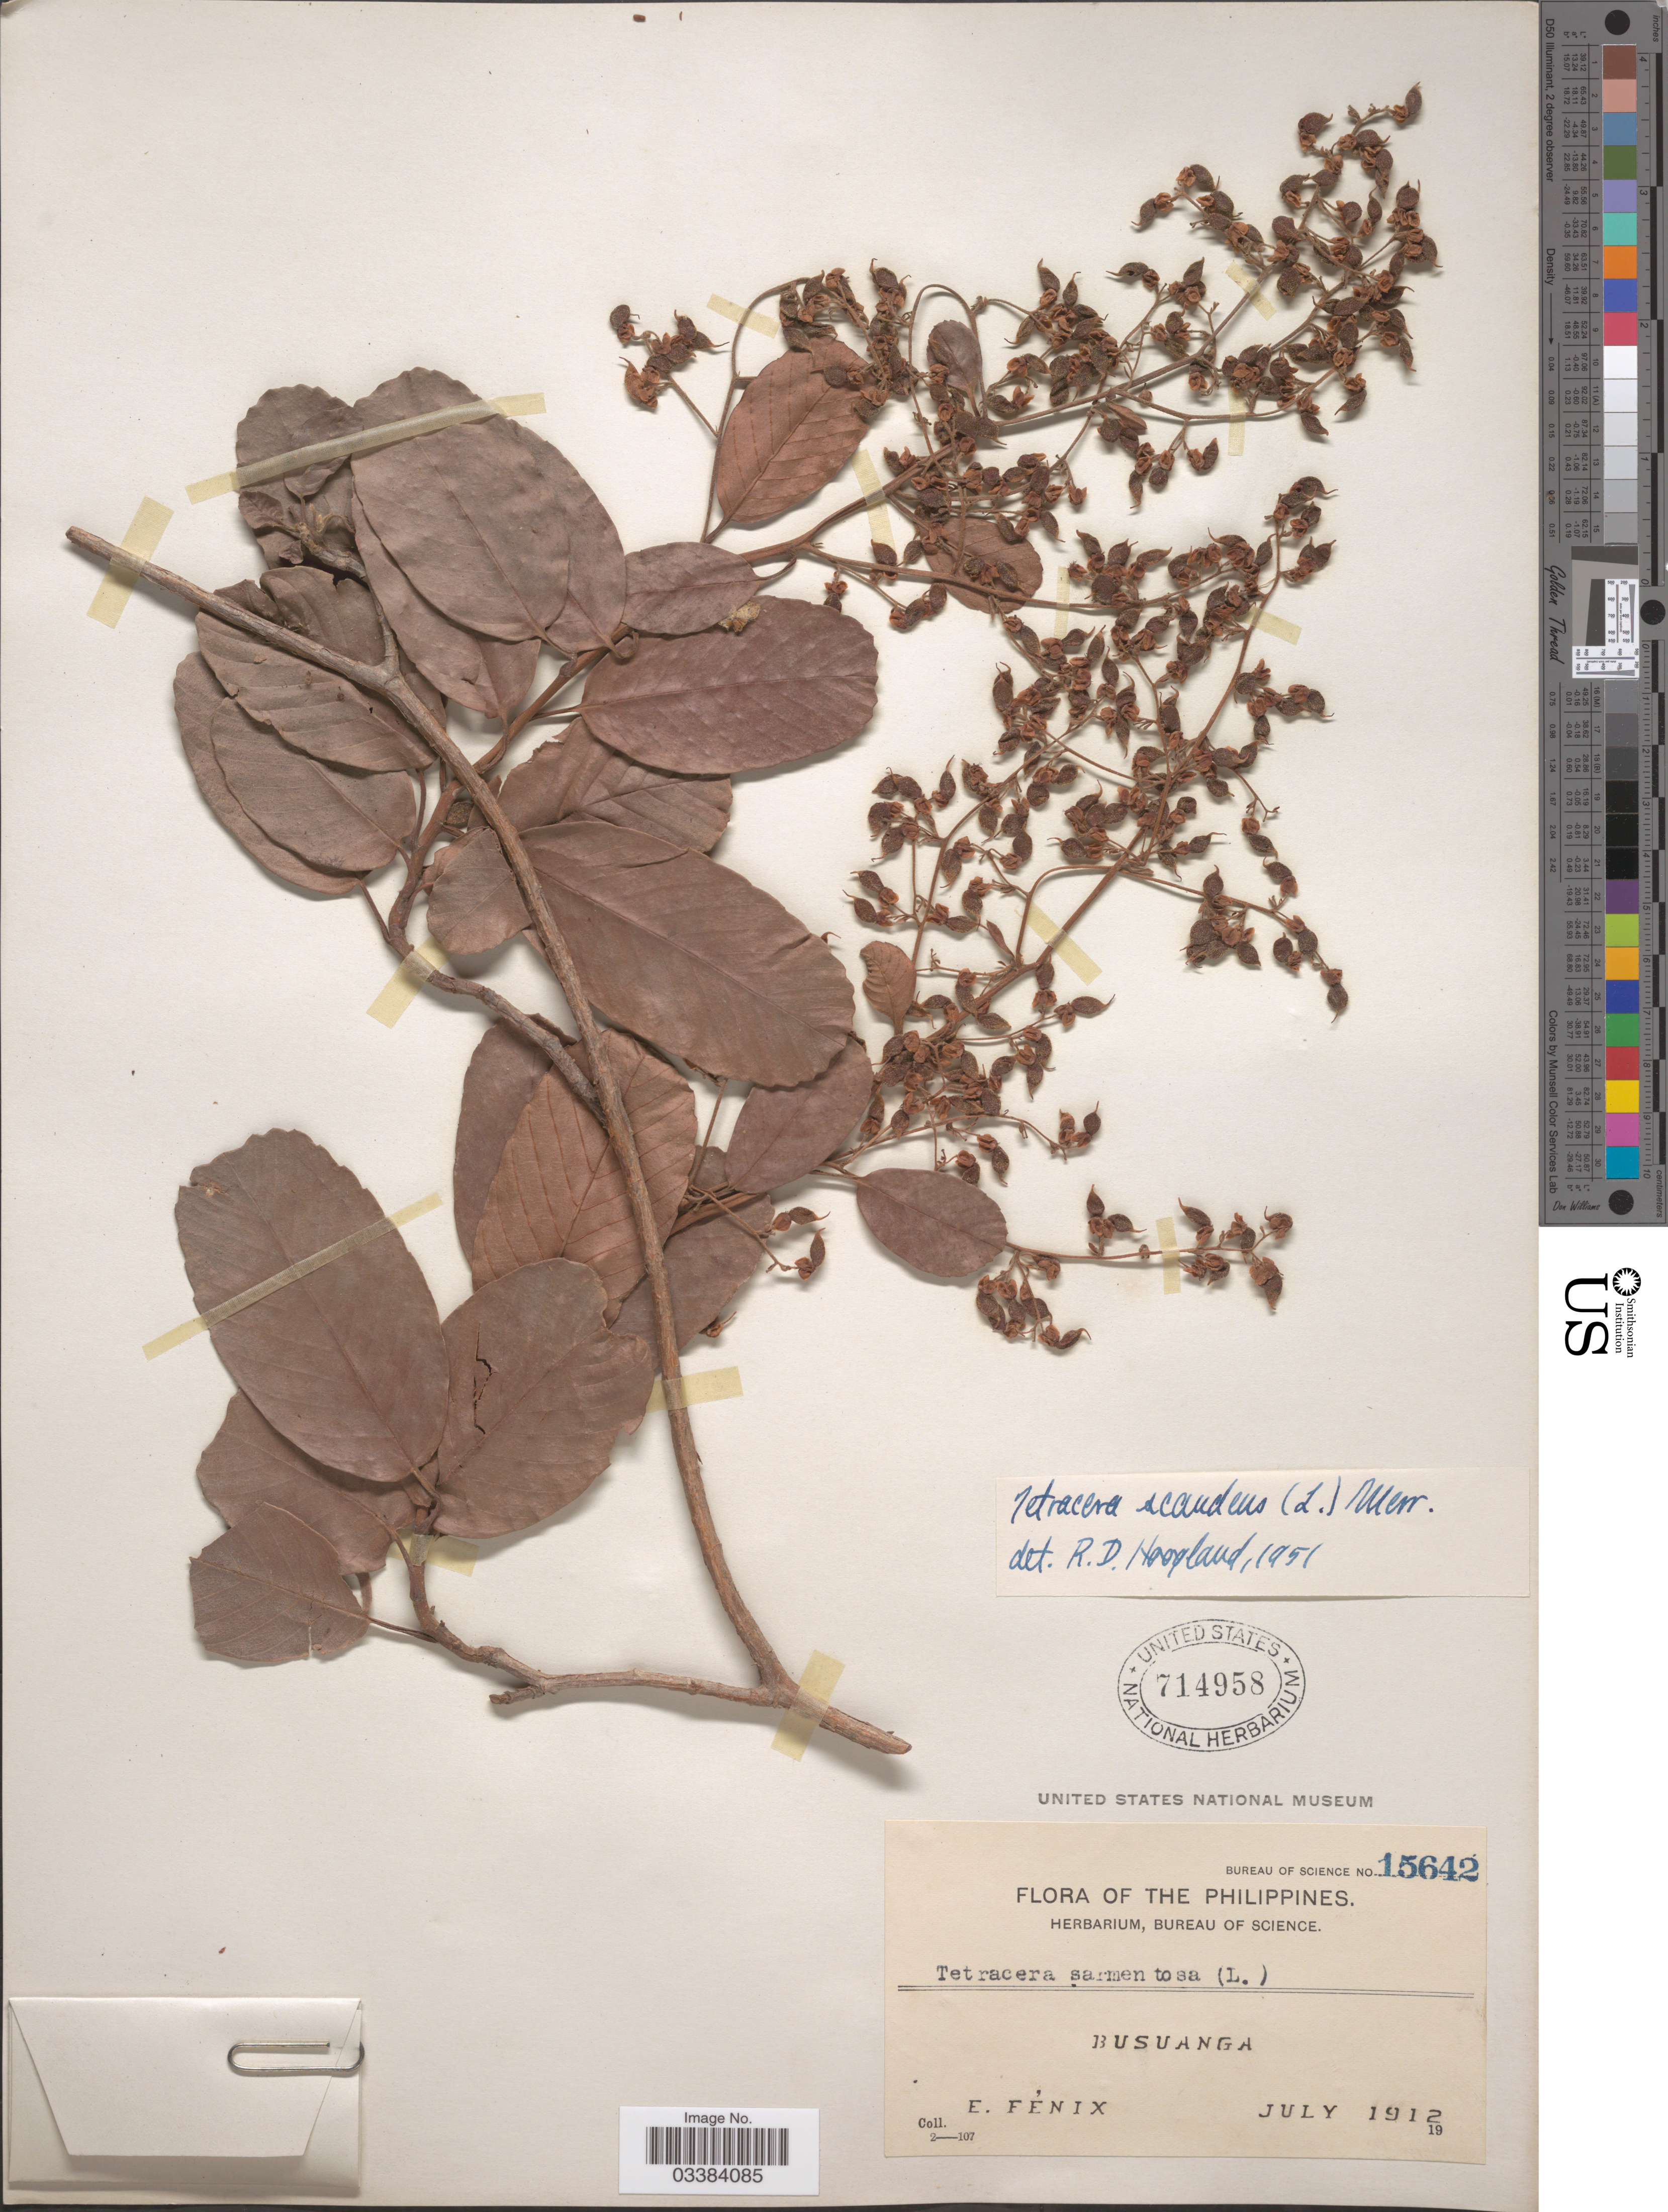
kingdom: Plantae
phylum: Tracheophyta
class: Magnoliopsida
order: Dilleniales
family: Dilleniaceae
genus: Tetracera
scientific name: Tetracera scandens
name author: (L.) Merr.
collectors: E. Fénix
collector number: Bureau of Science 15642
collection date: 1912-07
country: Philippines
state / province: Mimaropa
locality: Busuanga.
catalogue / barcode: US 714958